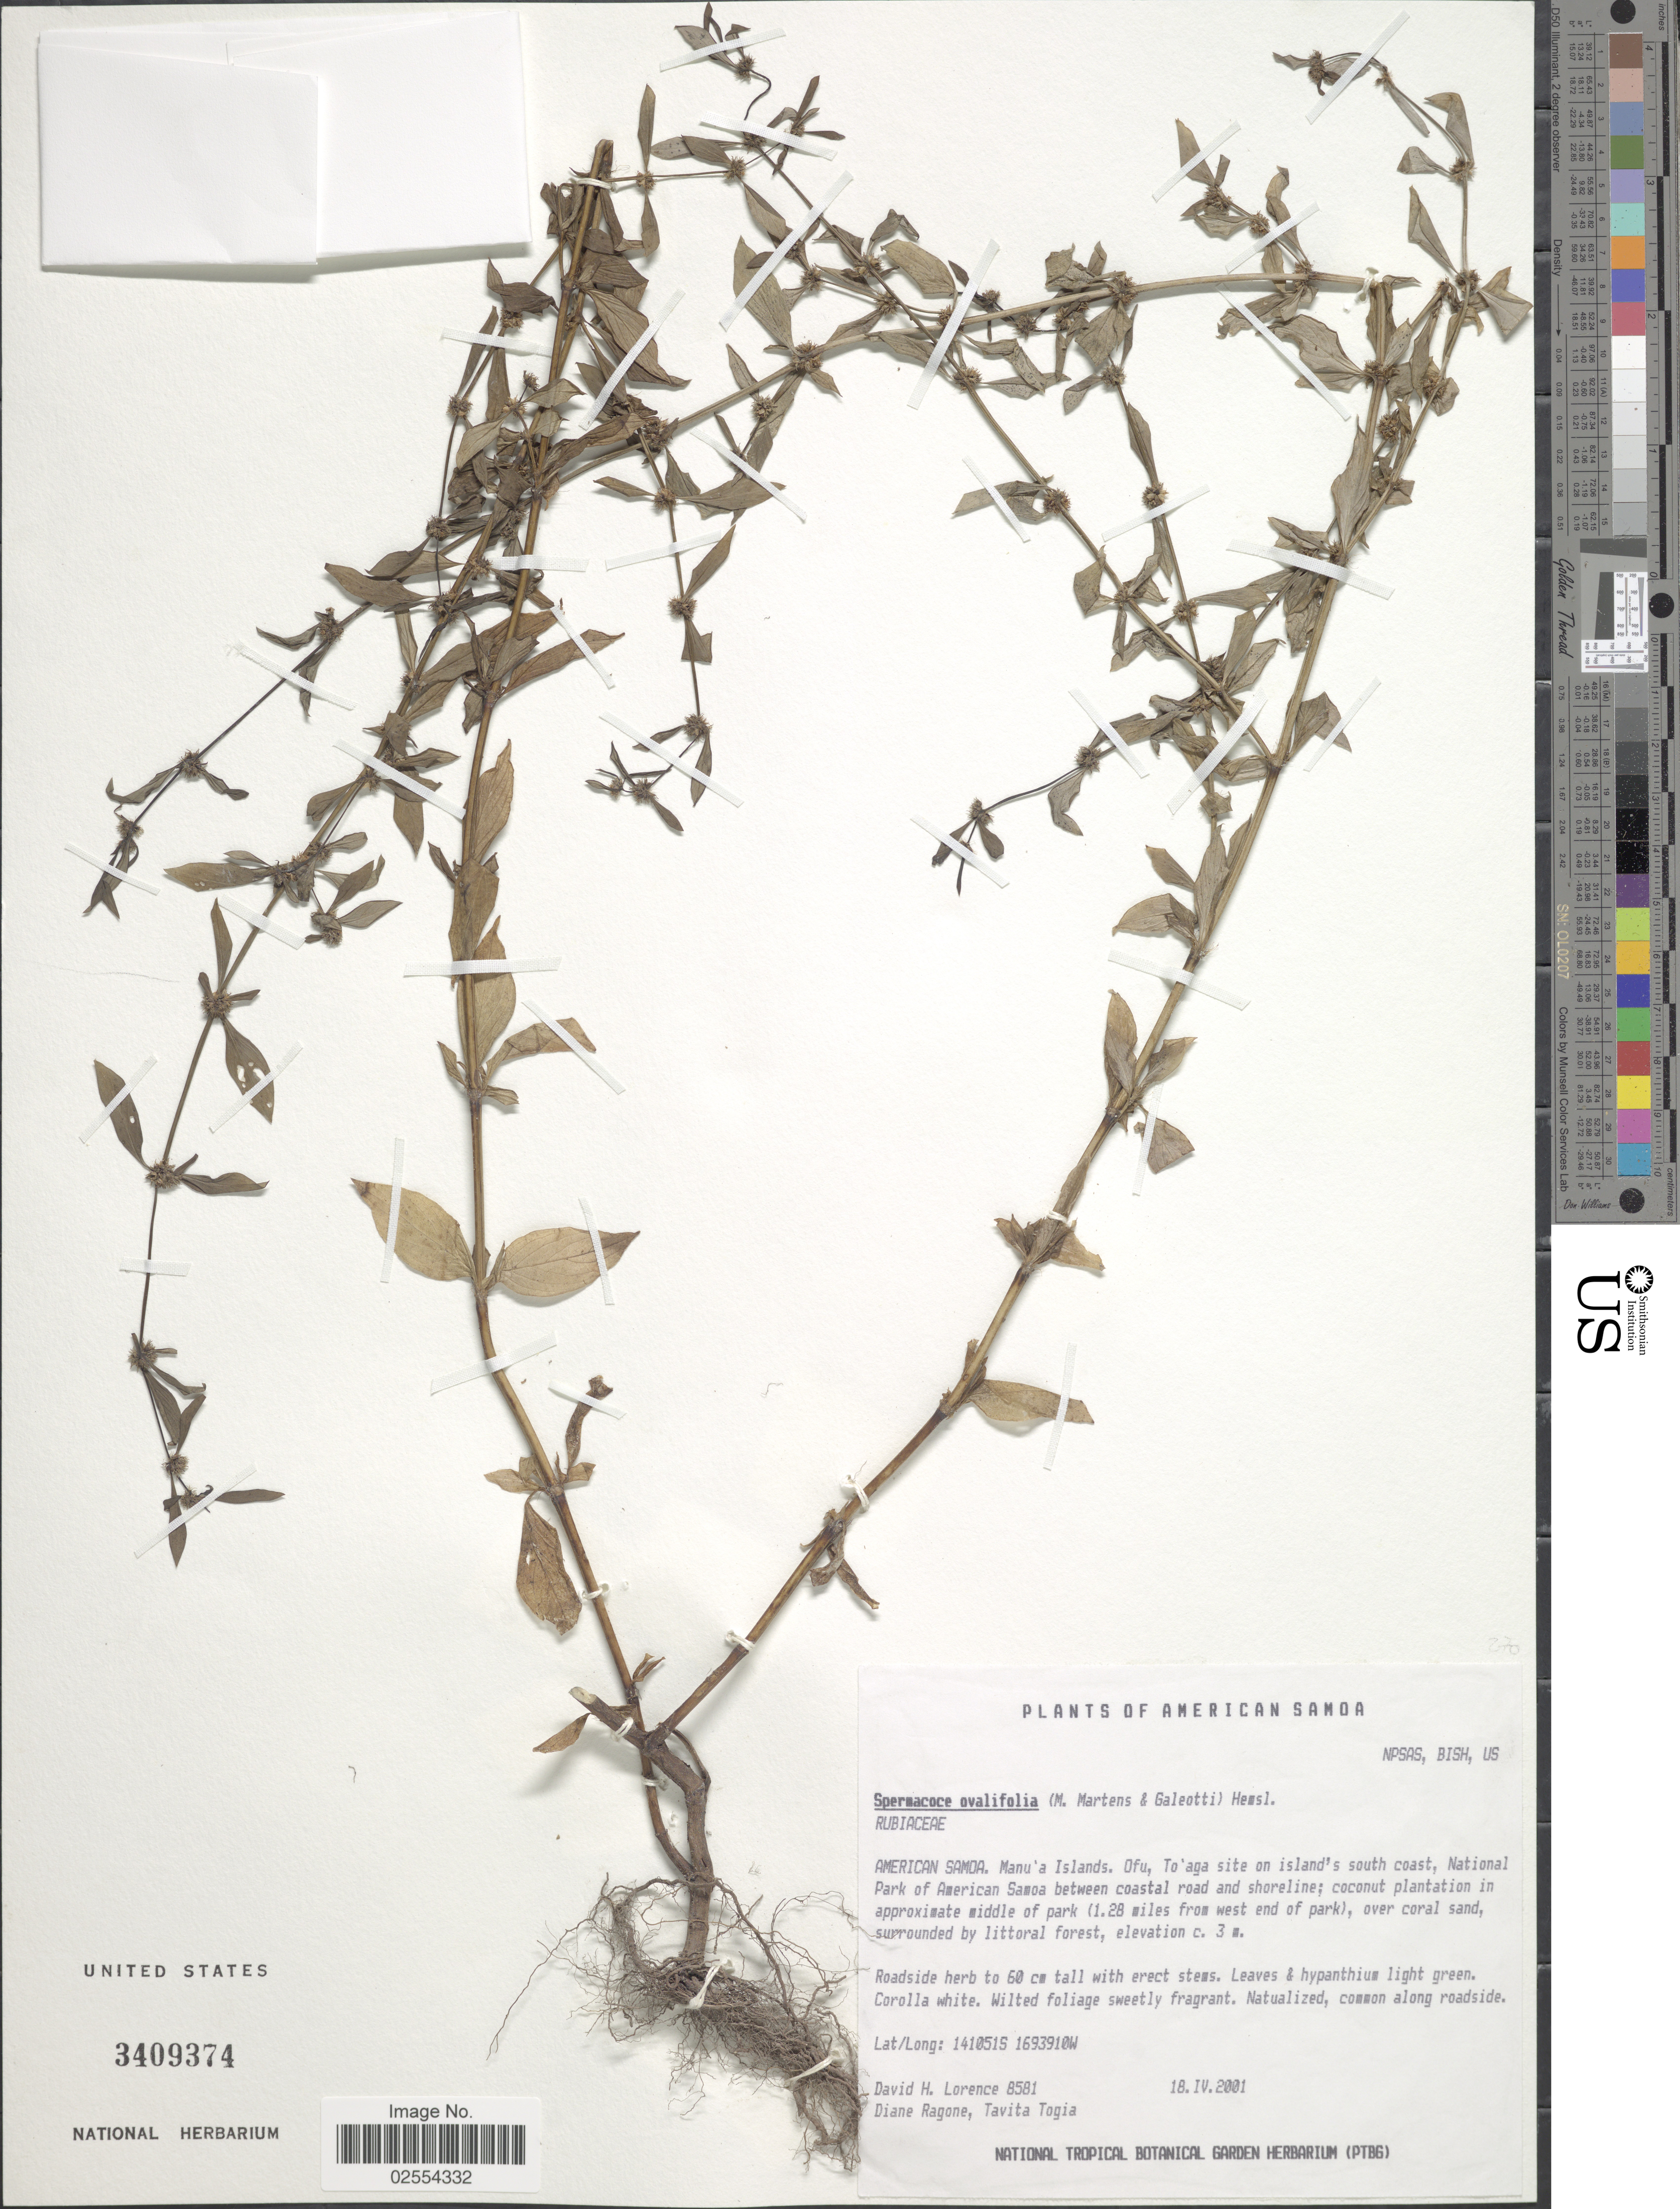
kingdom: Plantae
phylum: Tracheophyta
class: Magnoliopsida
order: Gentianales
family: Rubiaceae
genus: Spermacoce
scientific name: Spermacoce ovalifolia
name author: (M. Martens & Galeotti) Hemsl.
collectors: D. Lorence, D. Ragone & T. Togia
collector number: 8581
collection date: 2001-04-18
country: American Samoa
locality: Manu'a Islands. Ofu, To'aga site on island's south coast, National Park of American Samoa between coastal road and shoreline; coconut plantation i approximate middle of park (1.28 miles from west end of park)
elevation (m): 3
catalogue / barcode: US 3409374